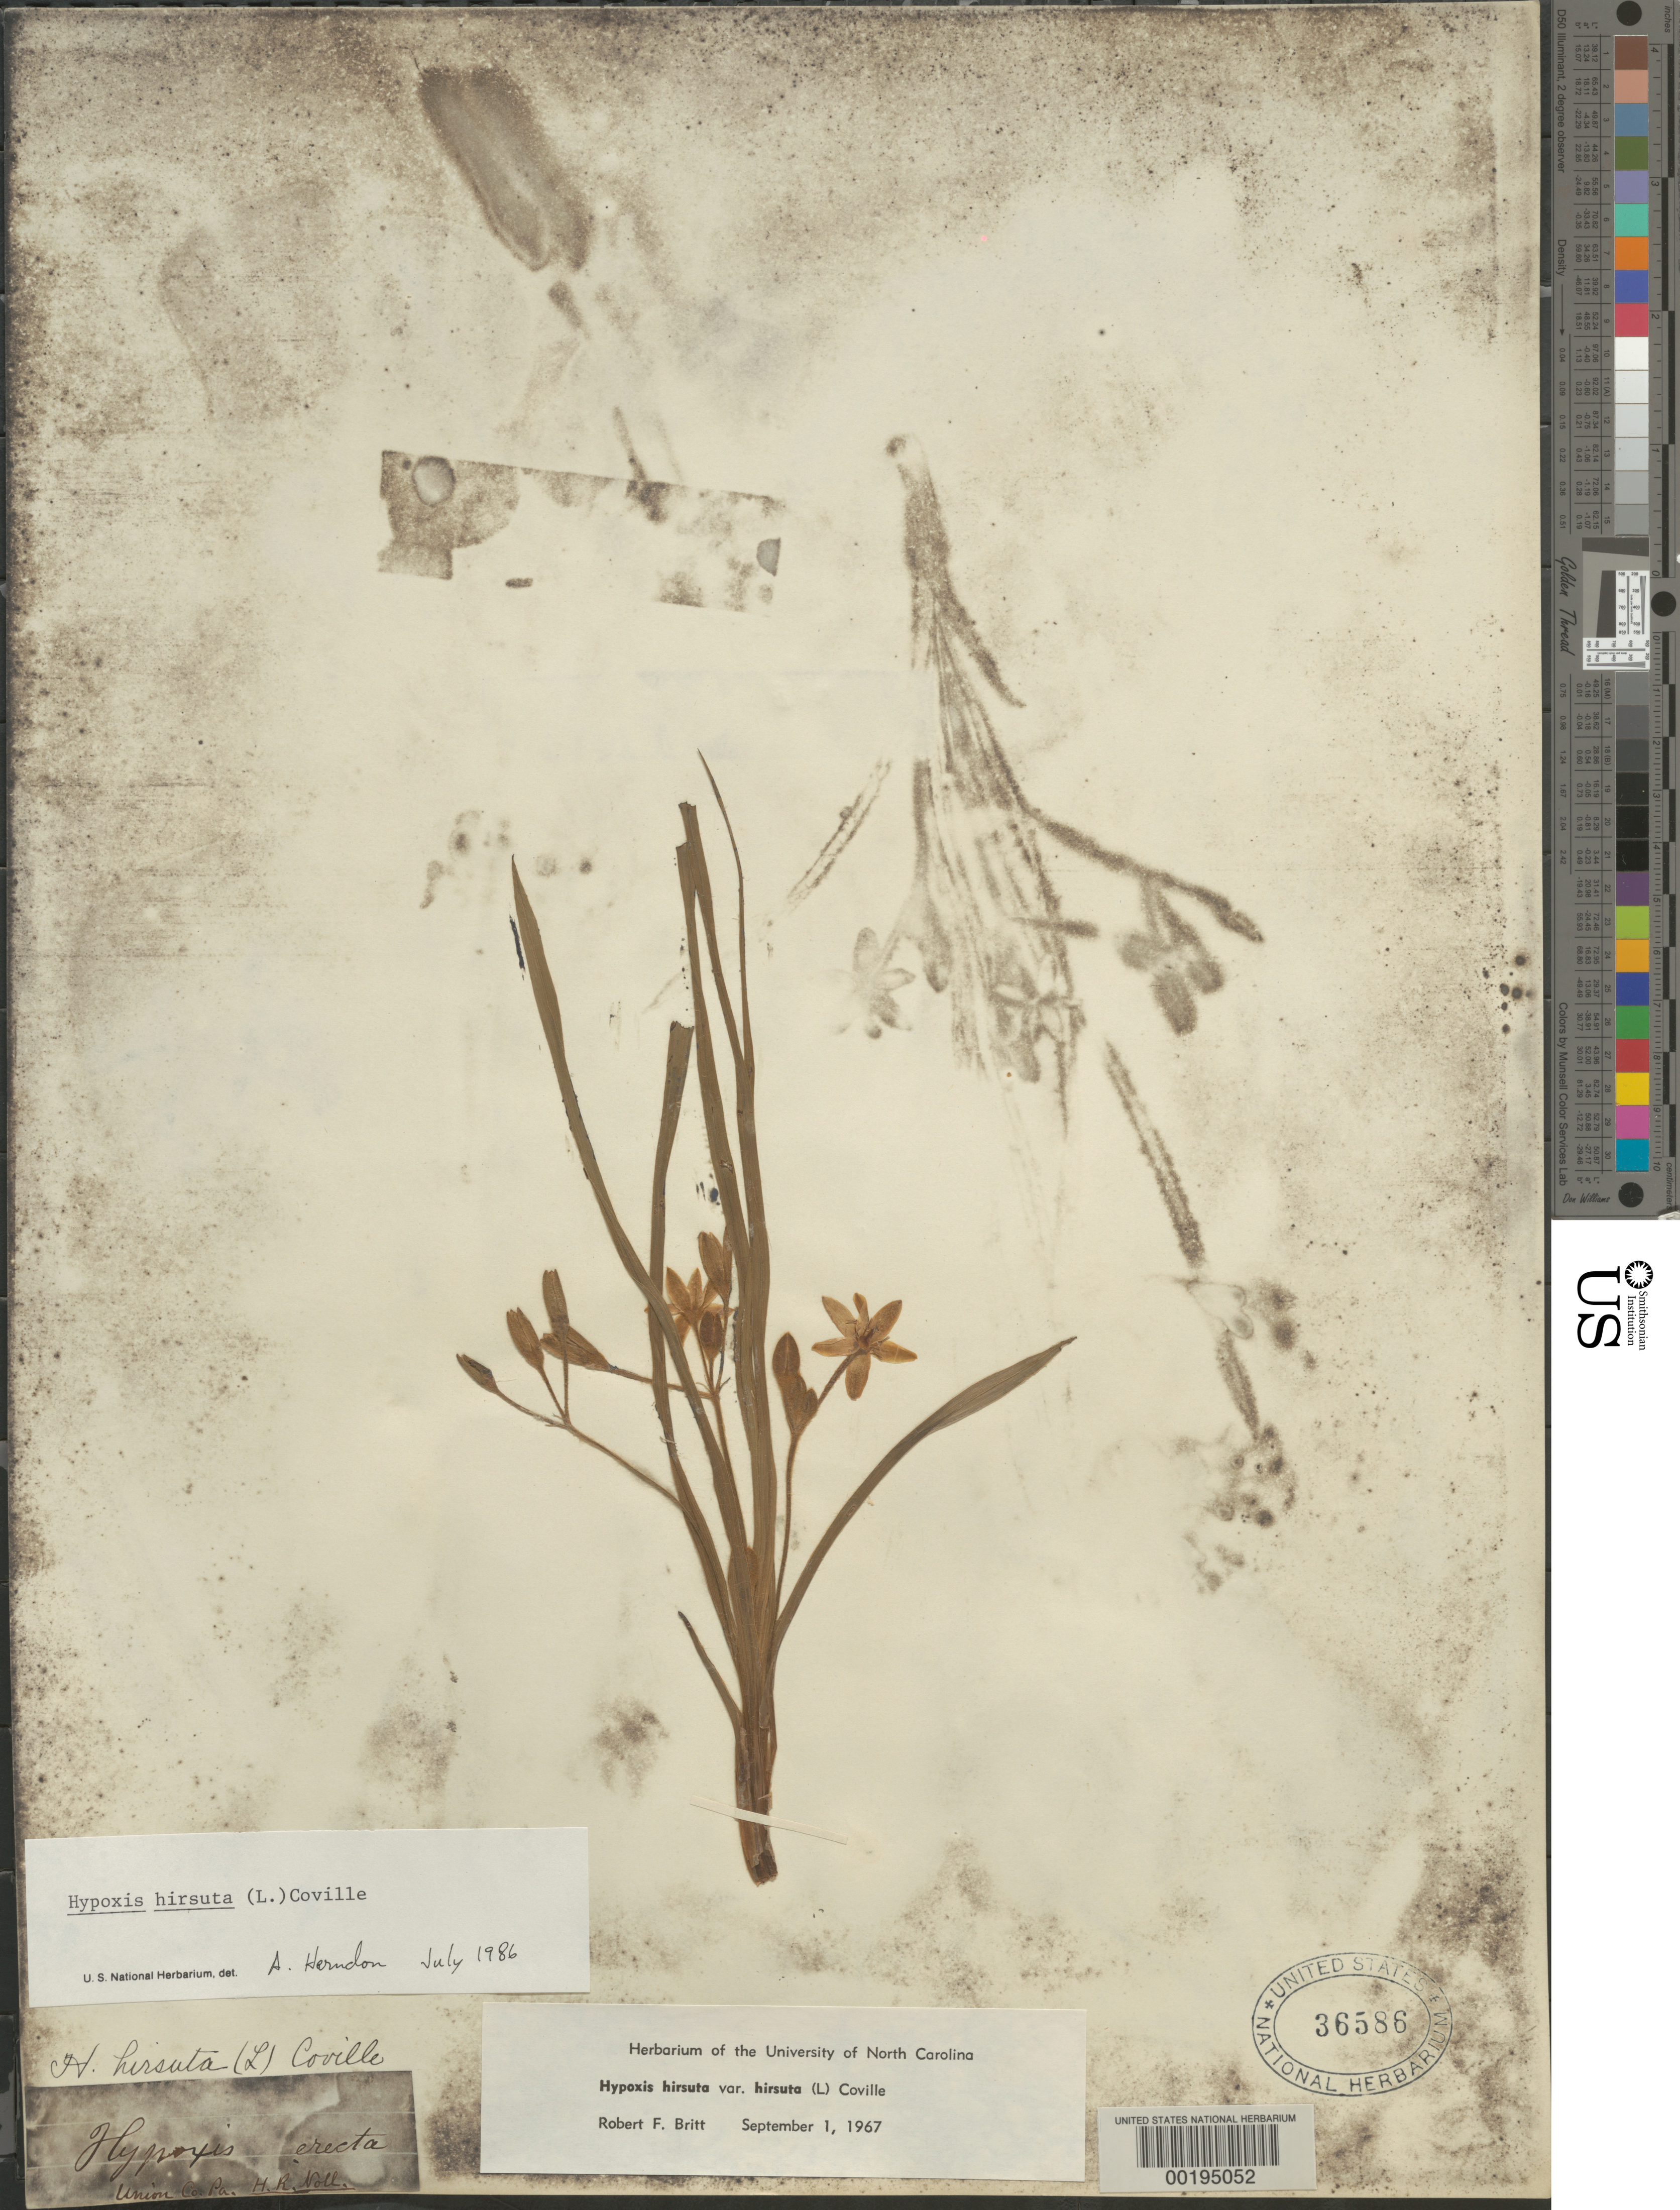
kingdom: Plantae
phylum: Tracheophyta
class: Liliopsida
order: Asparagales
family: Hypoxidaceae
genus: Hypoxis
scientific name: Hypoxis hirsuta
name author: (L.) Coville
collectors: H. Noll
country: United States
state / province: Pennsylvania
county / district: Union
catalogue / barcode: US 36586